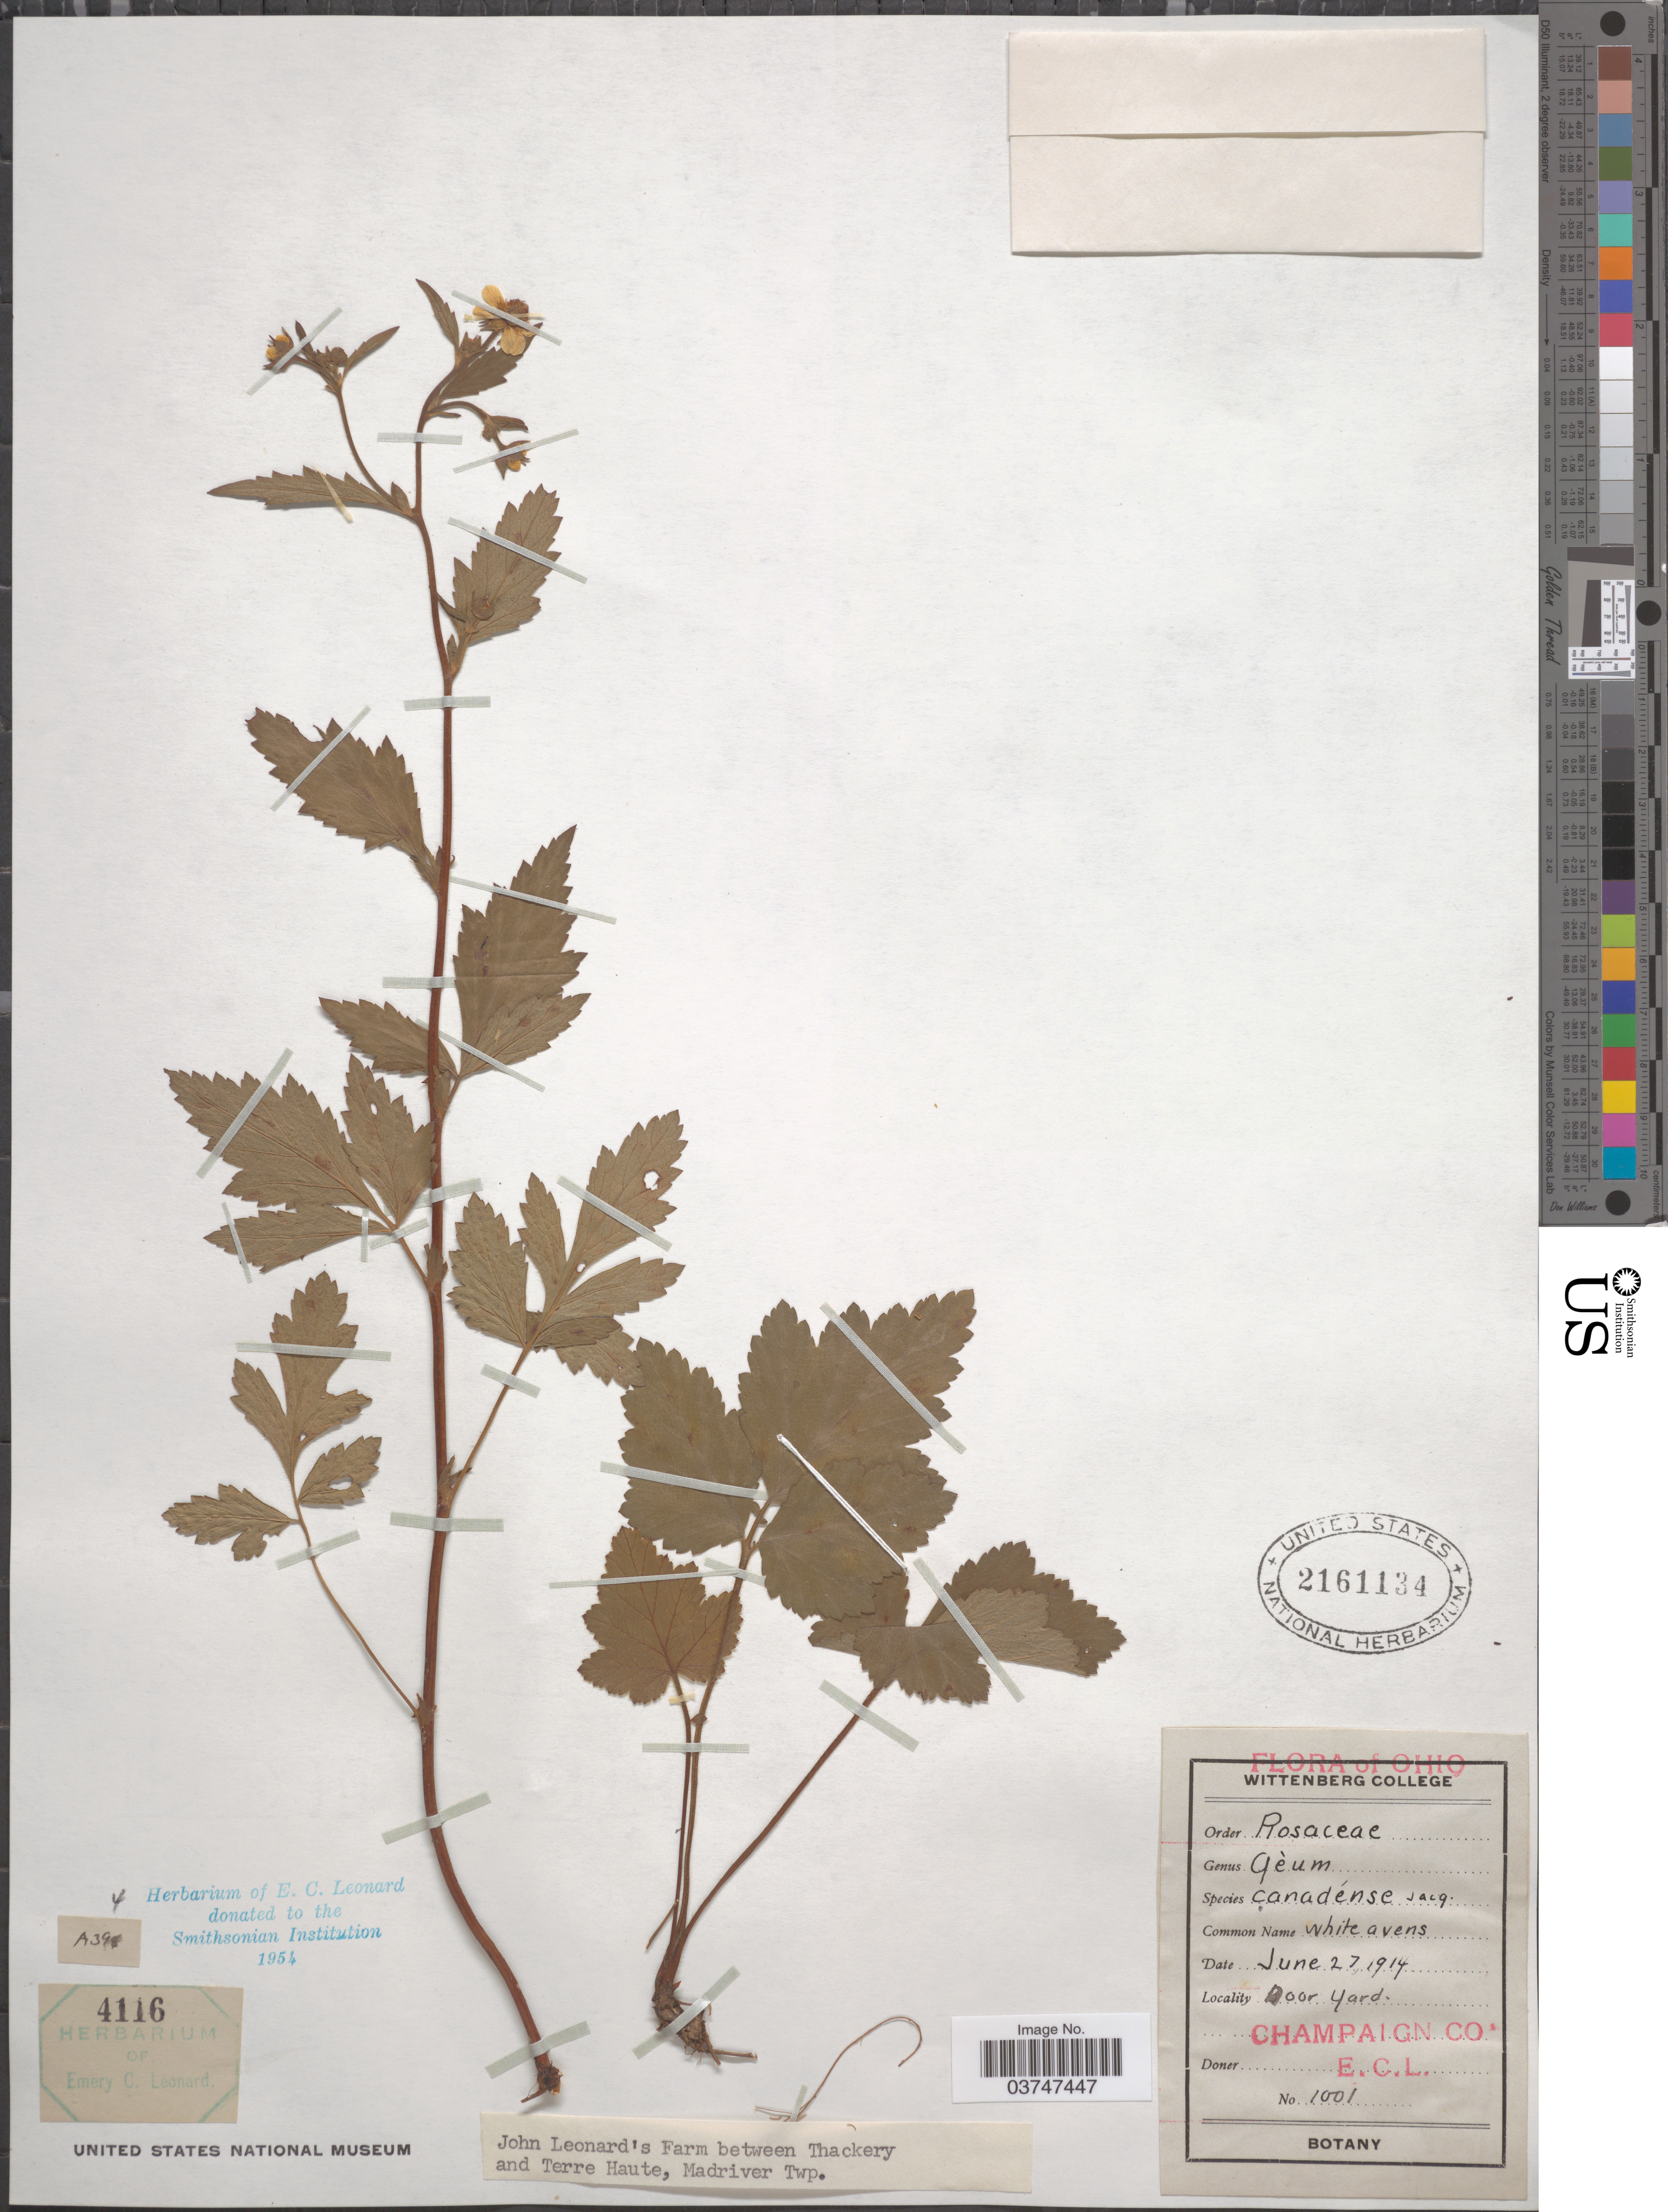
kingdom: Plantae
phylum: Tracheophyta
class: Magnoliopsida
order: Rosales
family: Rosaceae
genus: Geum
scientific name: Geum canadense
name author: Jacq.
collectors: E. C. Leonard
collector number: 1001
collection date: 1914-06-27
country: United States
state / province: Ohio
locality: Door Yard. Champaign Co.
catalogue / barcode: US 2161134